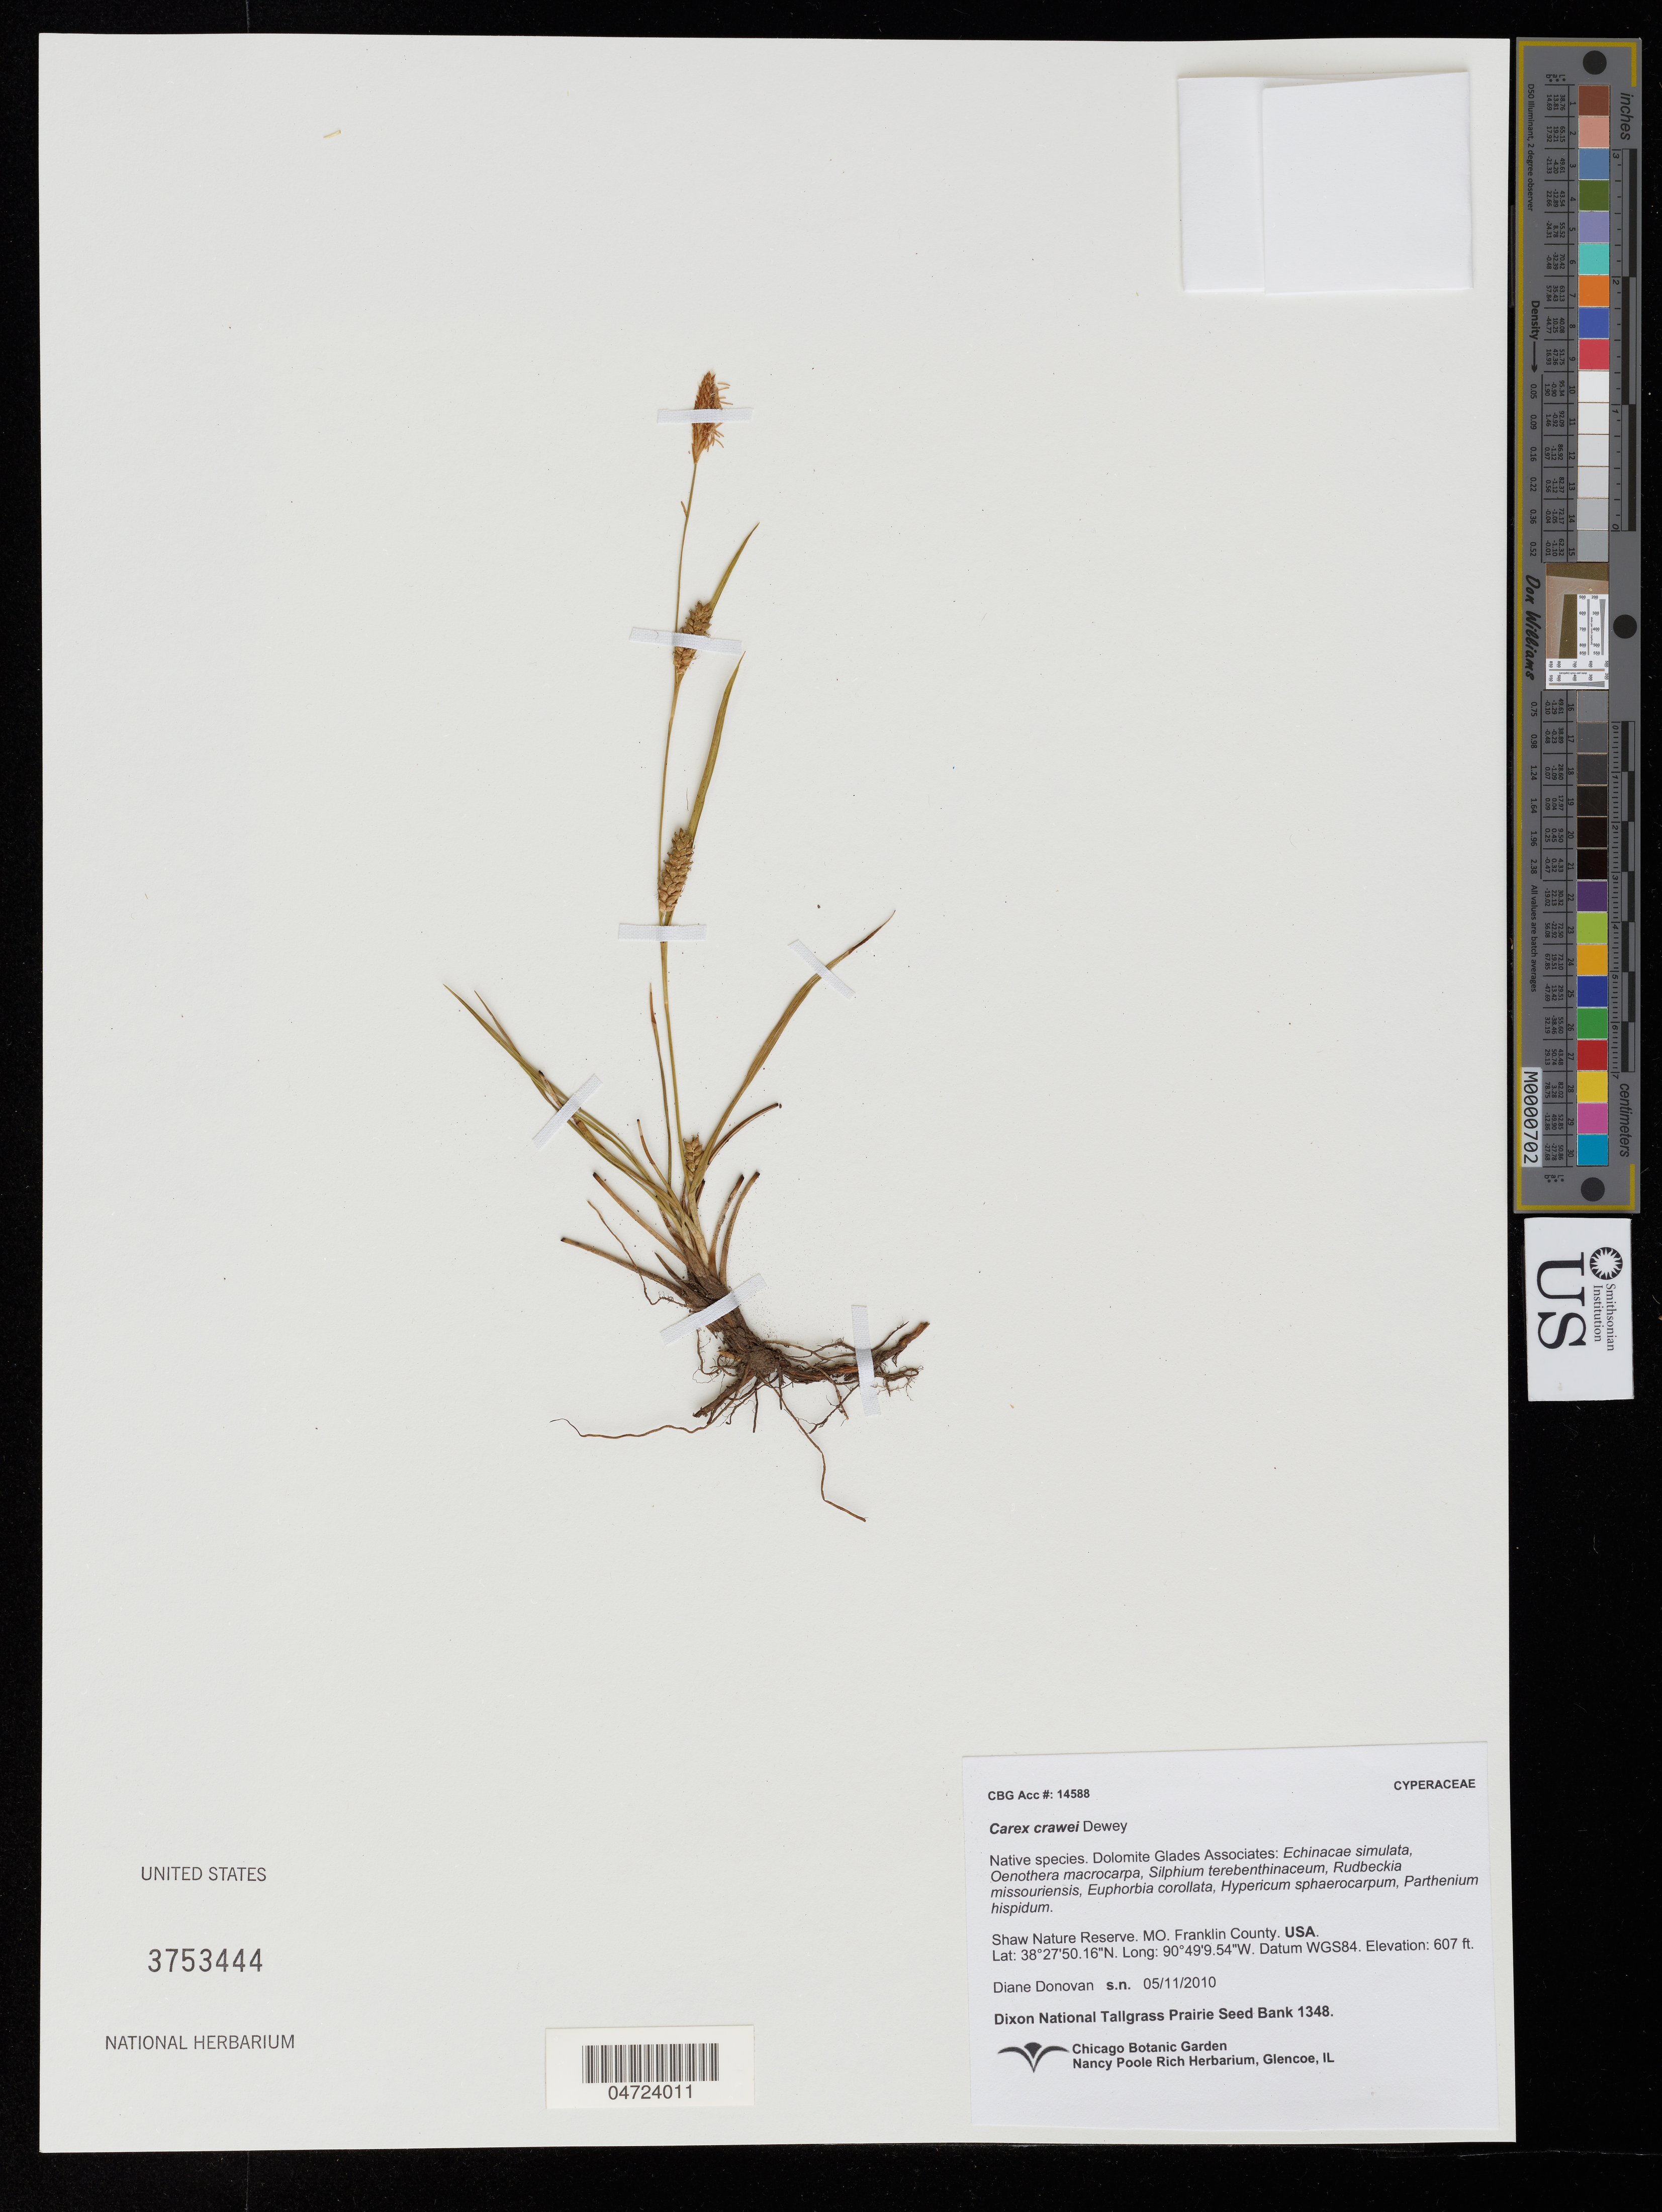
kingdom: Plantae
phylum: Tracheophyta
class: Liliopsida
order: Poales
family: Cyperaceae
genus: Carex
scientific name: Carex crawei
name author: Dewey ex Torr.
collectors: D. Donovan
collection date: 2010-05-11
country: United States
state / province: Missouri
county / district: Franklin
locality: Shaw Nature Reserve. Franklin County.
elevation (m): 185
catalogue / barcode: US 3753444